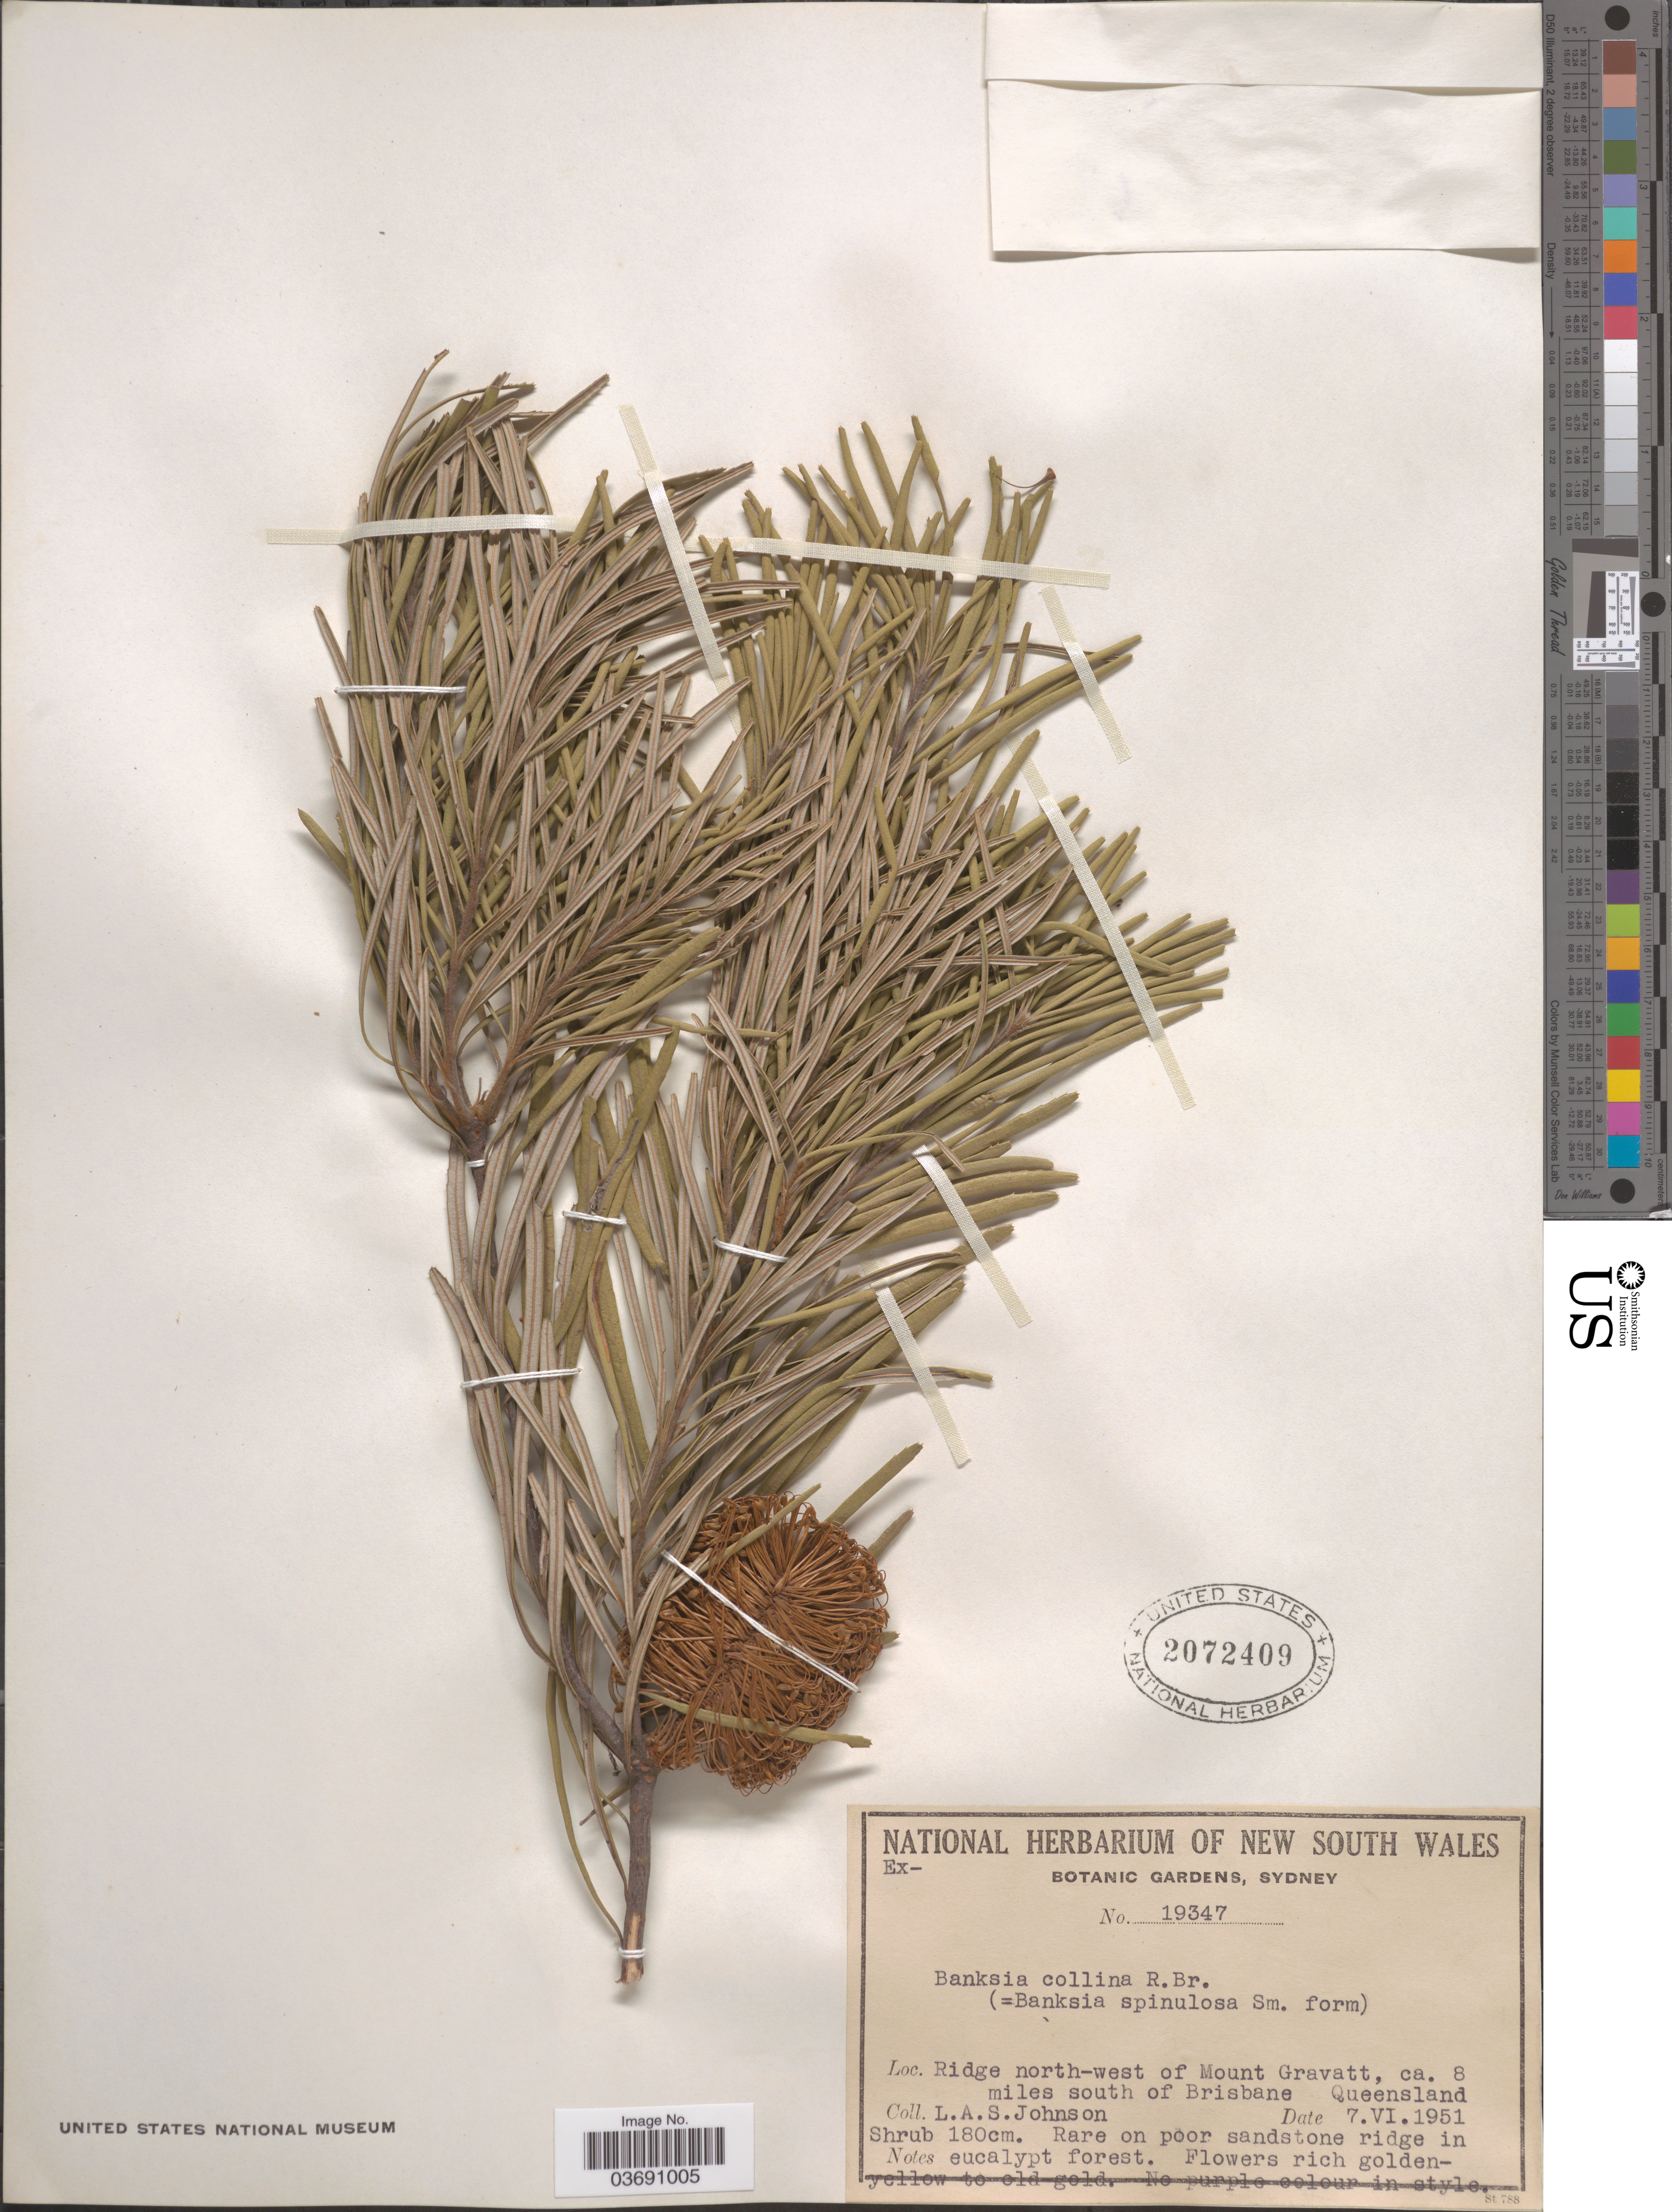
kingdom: Plantae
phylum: Tracheophyta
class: Magnoliopsida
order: Proteales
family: Proteaceae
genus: Banksia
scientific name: Banksia collina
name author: R. Br.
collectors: L. A. S. Johnson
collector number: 19347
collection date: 1951-06-07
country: Australia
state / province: Queensland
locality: Ridge north-west of Mount Gravatt, ca. 8 miles south of Brisbane.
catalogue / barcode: US 2072409